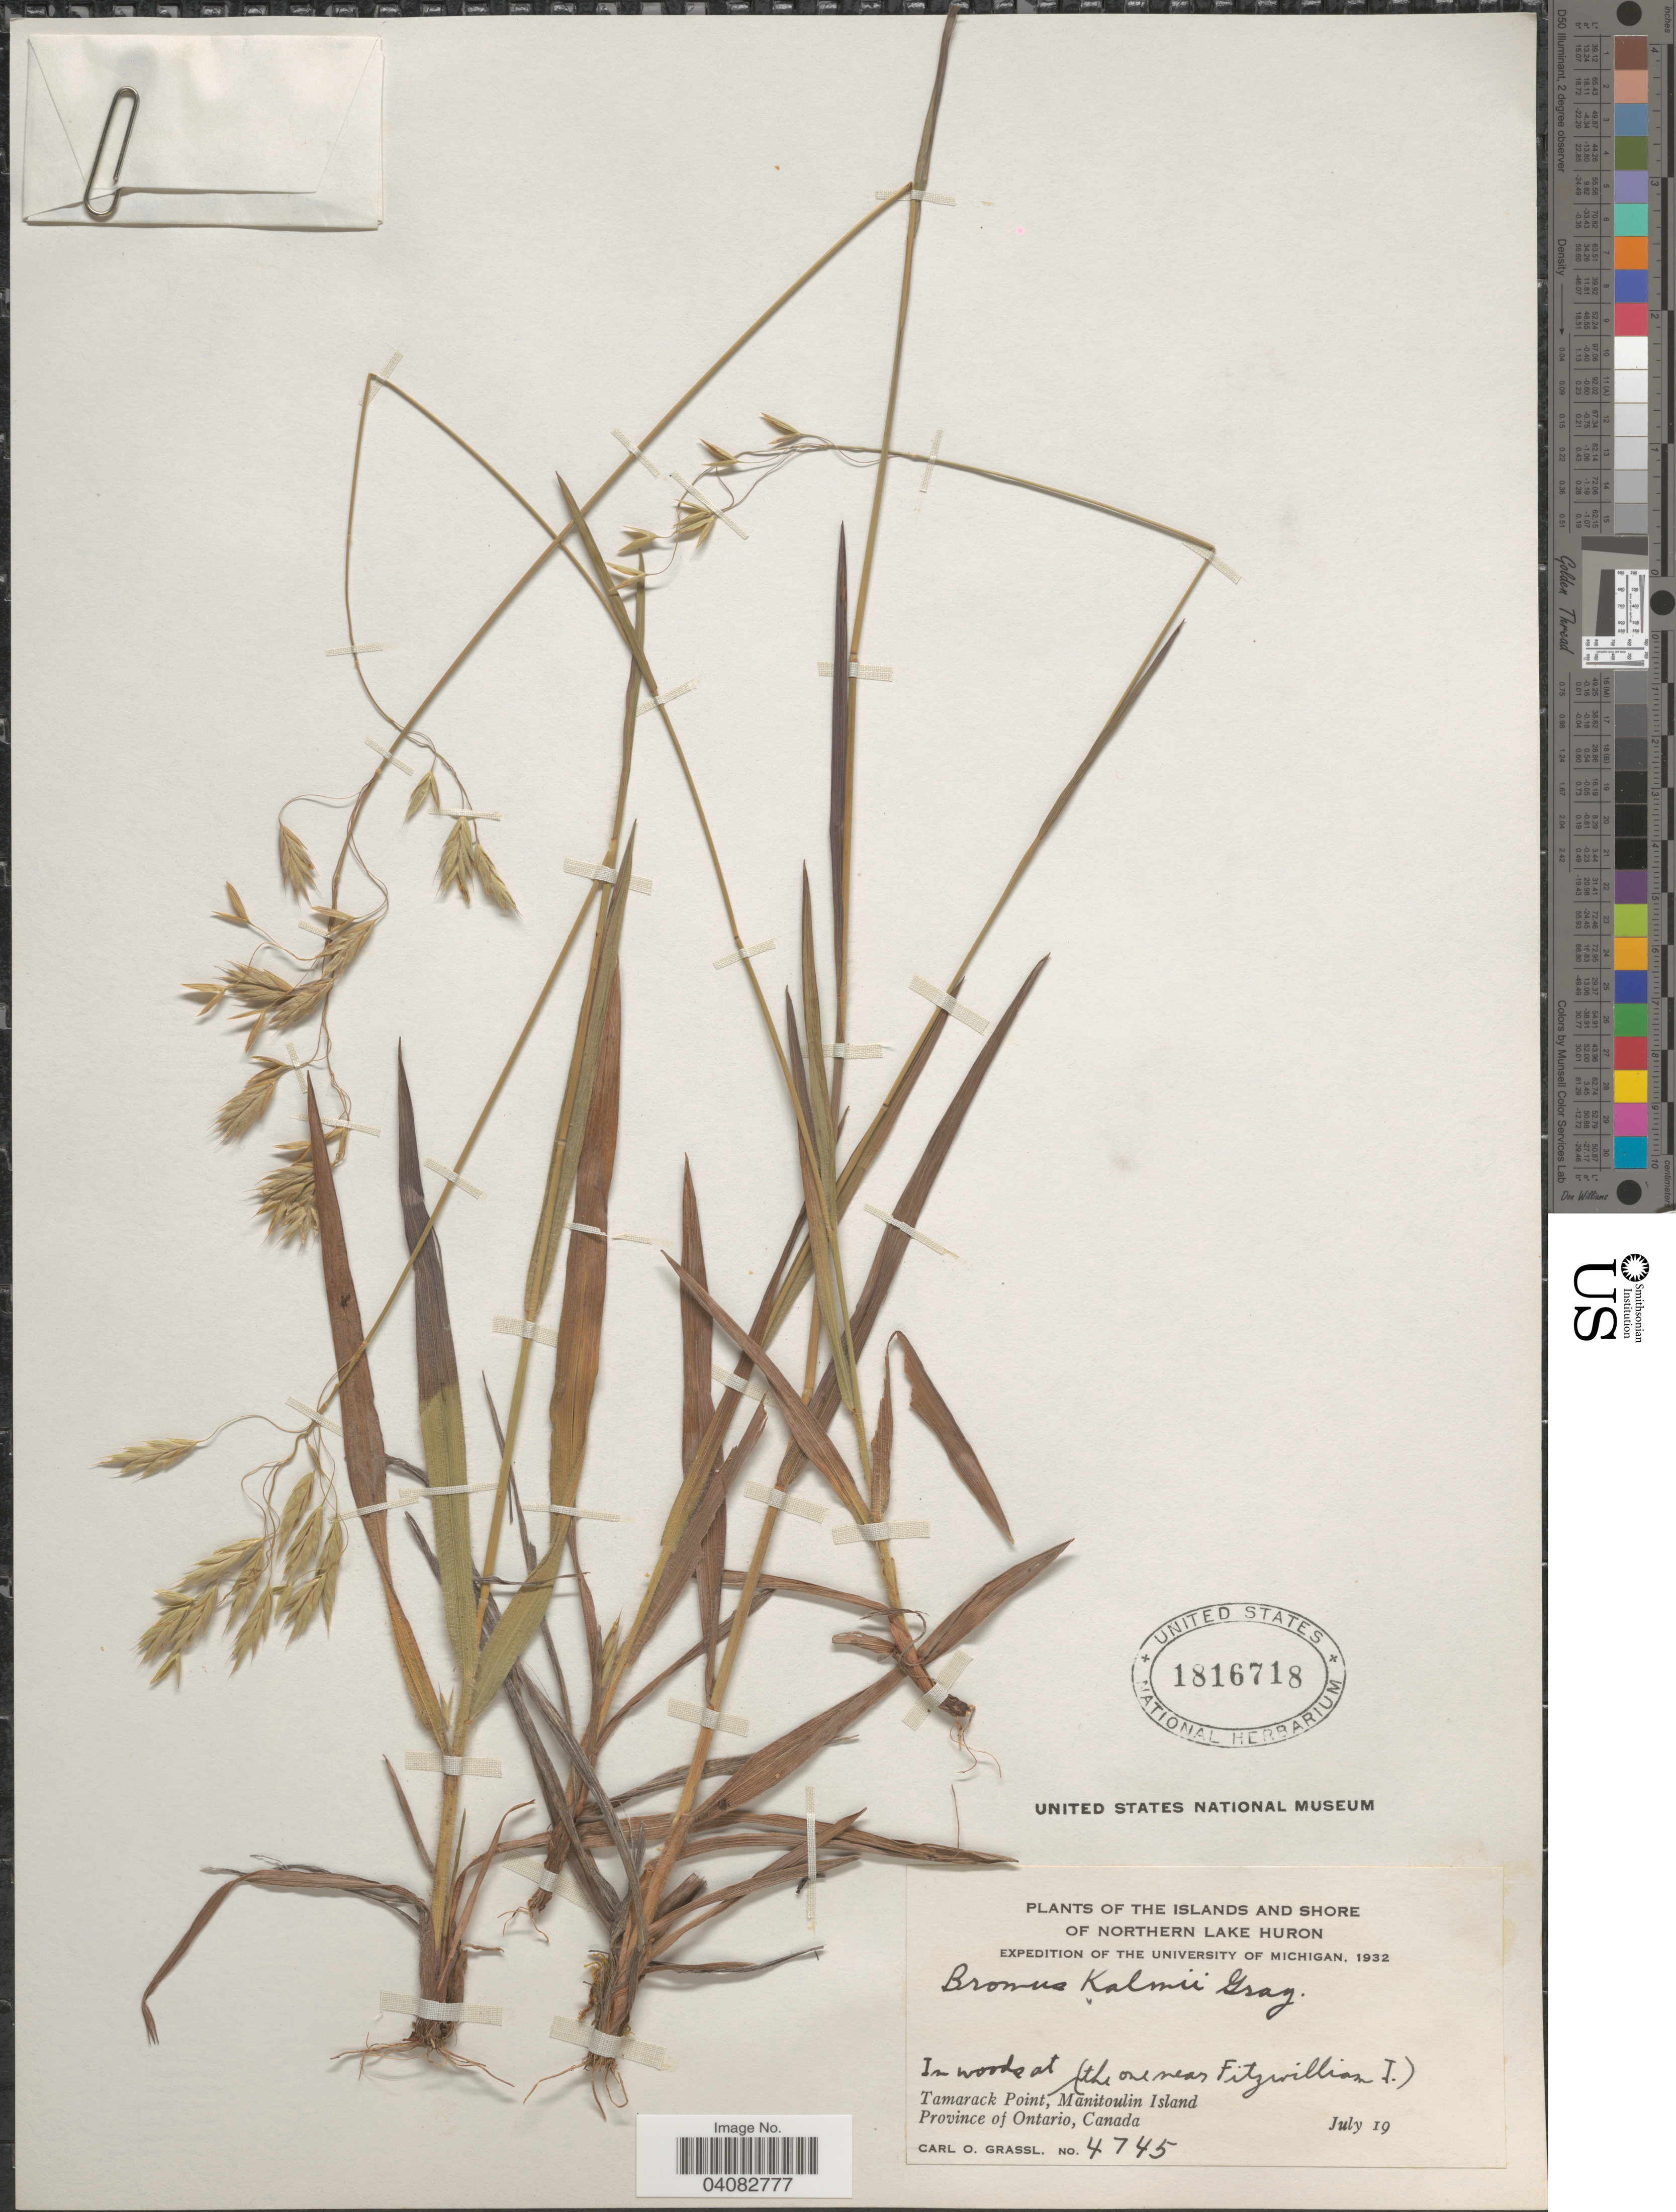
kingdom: Plantae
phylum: Tracheophyta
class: Liliopsida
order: Poales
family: Poaceae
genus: Bromus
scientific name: Bromus kalmii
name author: A. Gray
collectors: C. Grassl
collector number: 4745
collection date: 1932-07-19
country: Canada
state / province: Ontario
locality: In woods at (the one near Fitzwilliam I.) Tamarack Point, Manitoulin Island. Province of Ontario. The Islands and Shore of Northern Lake Huron. Expedition of the University of Michigan, 1932.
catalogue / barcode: US 1816718